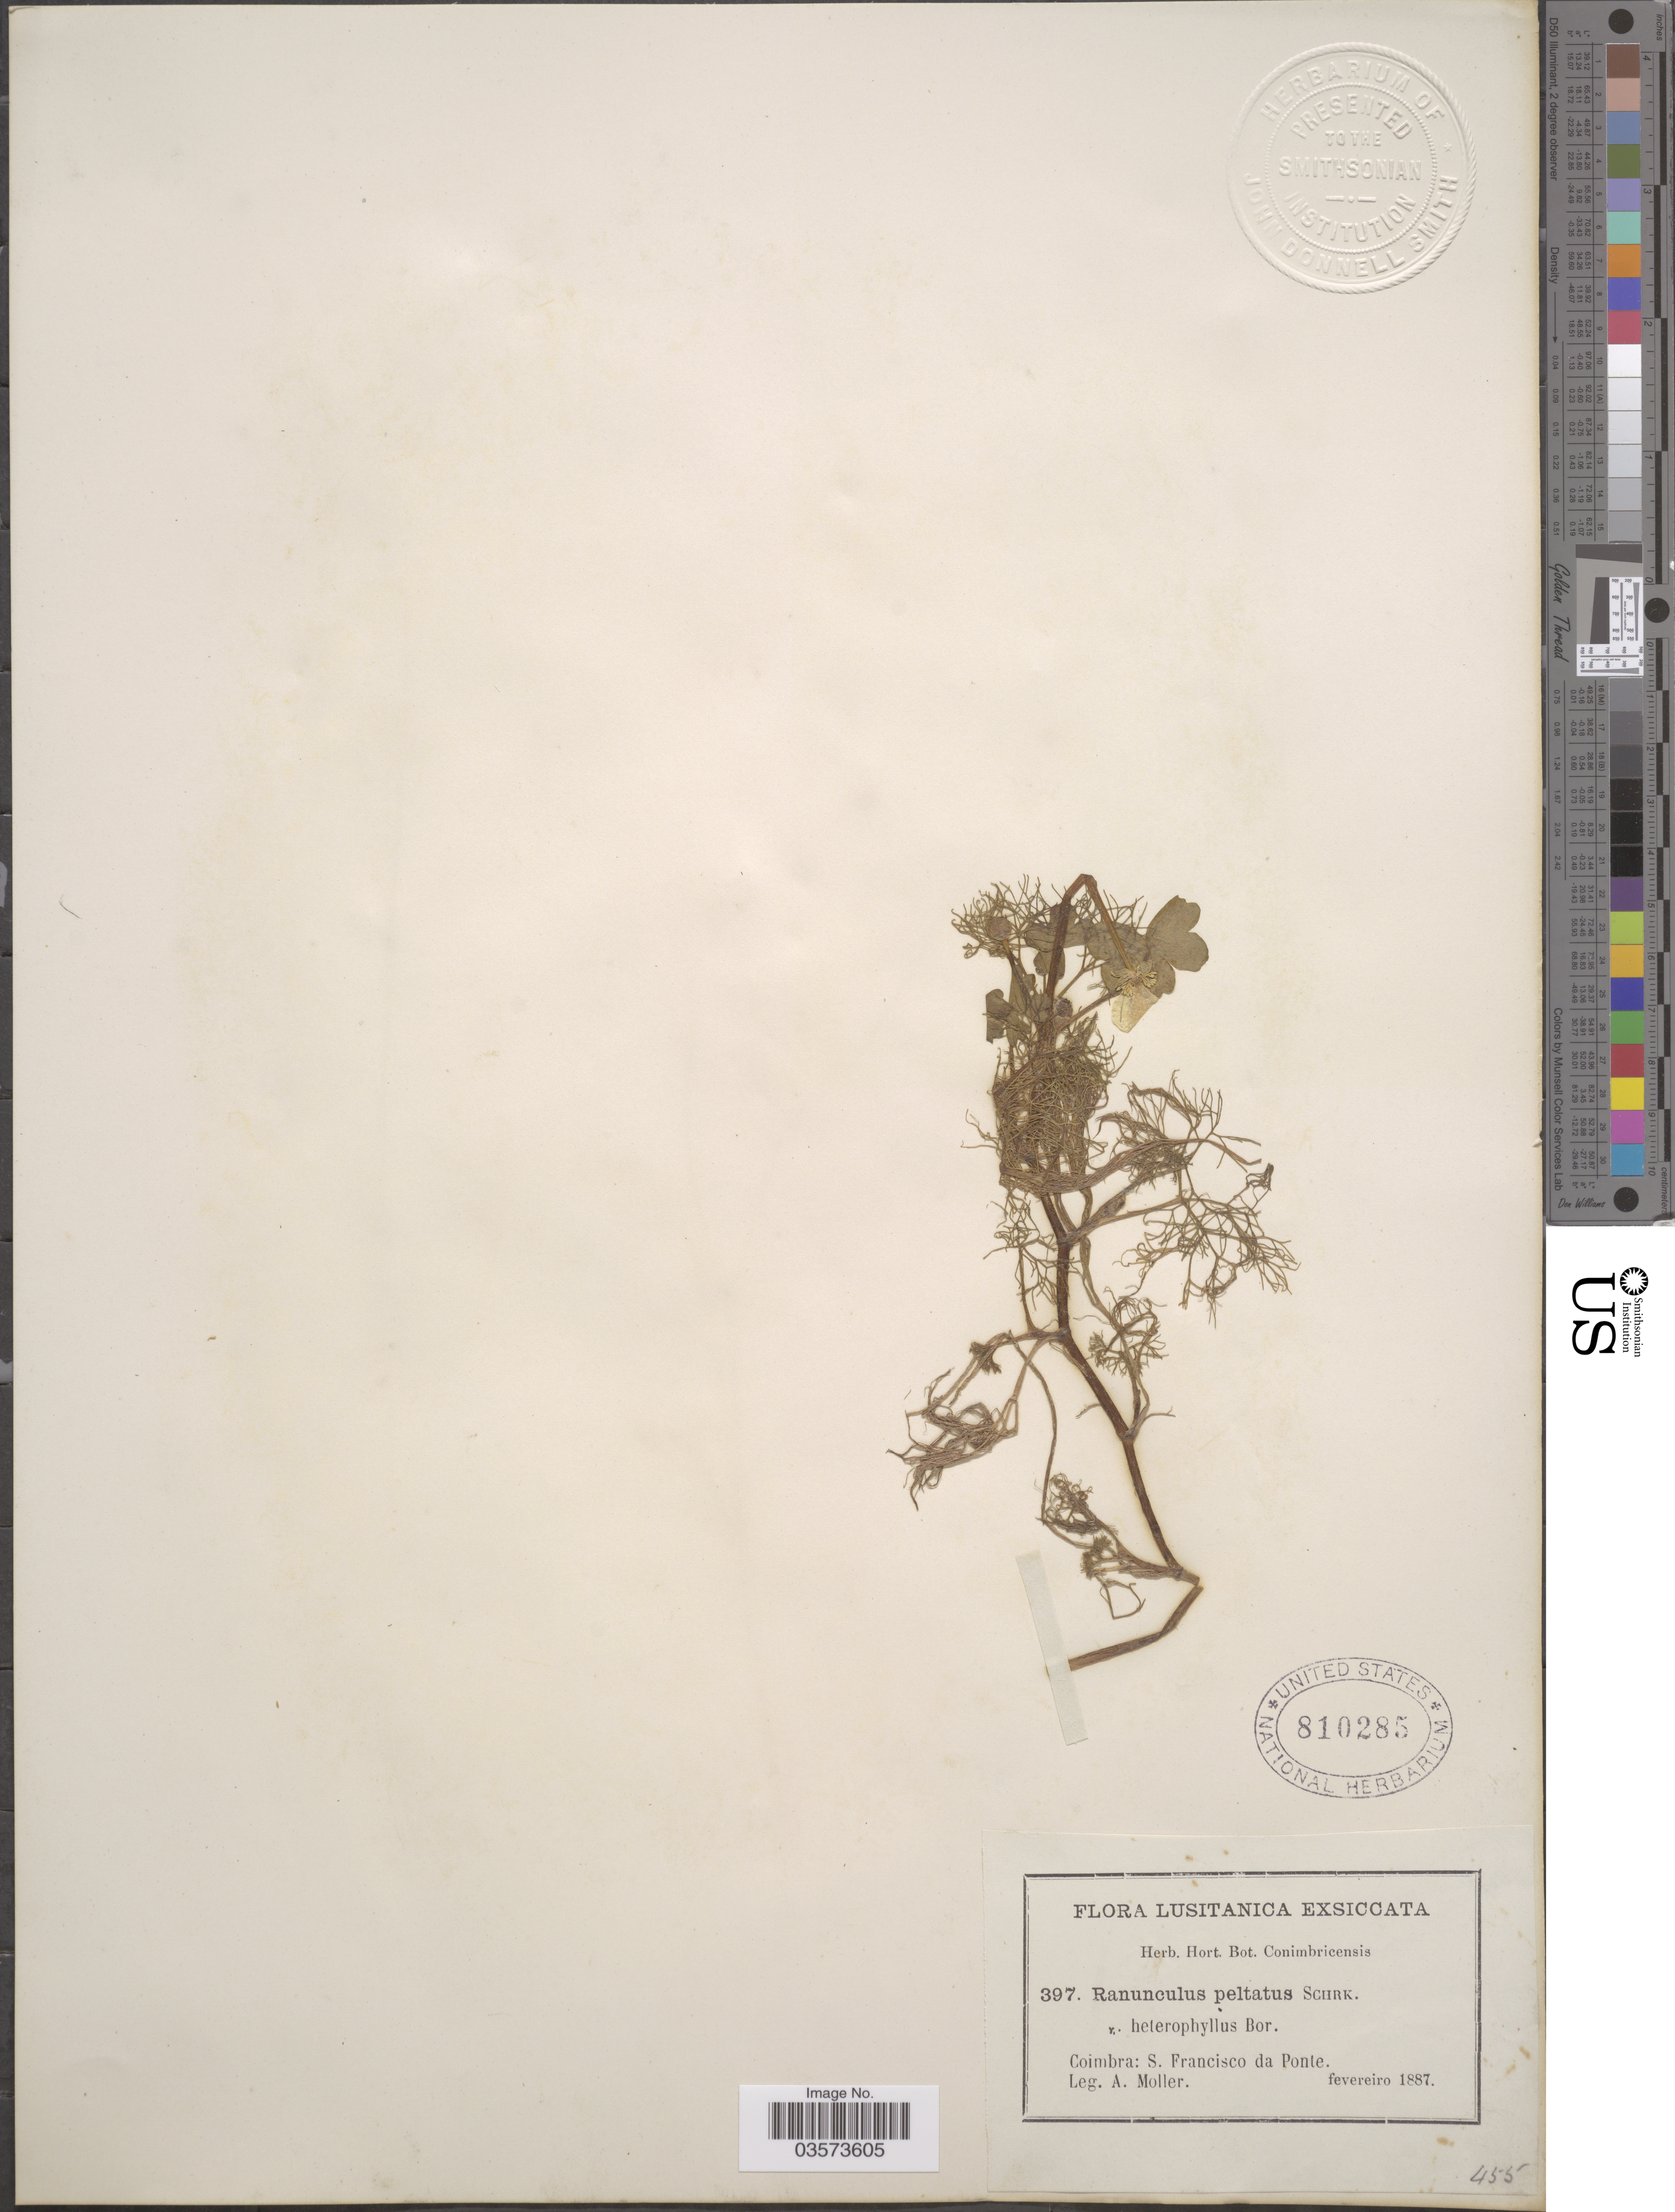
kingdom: Plantae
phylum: Tracheophyta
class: Magnoliopsida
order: Ranunculales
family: Ranunculaceae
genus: Ranunculus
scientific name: Ranunculus peltatus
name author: Schrank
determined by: Strong, Mark T., (BOT), Smithsonian Institution - National Museum of Natural History (UNITED STATES)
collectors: A. Moller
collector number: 397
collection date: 1887-02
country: Portugal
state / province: Coimbra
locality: Lusitanica. Coimbra: S. Francisco da Ponte.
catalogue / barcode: US 810285